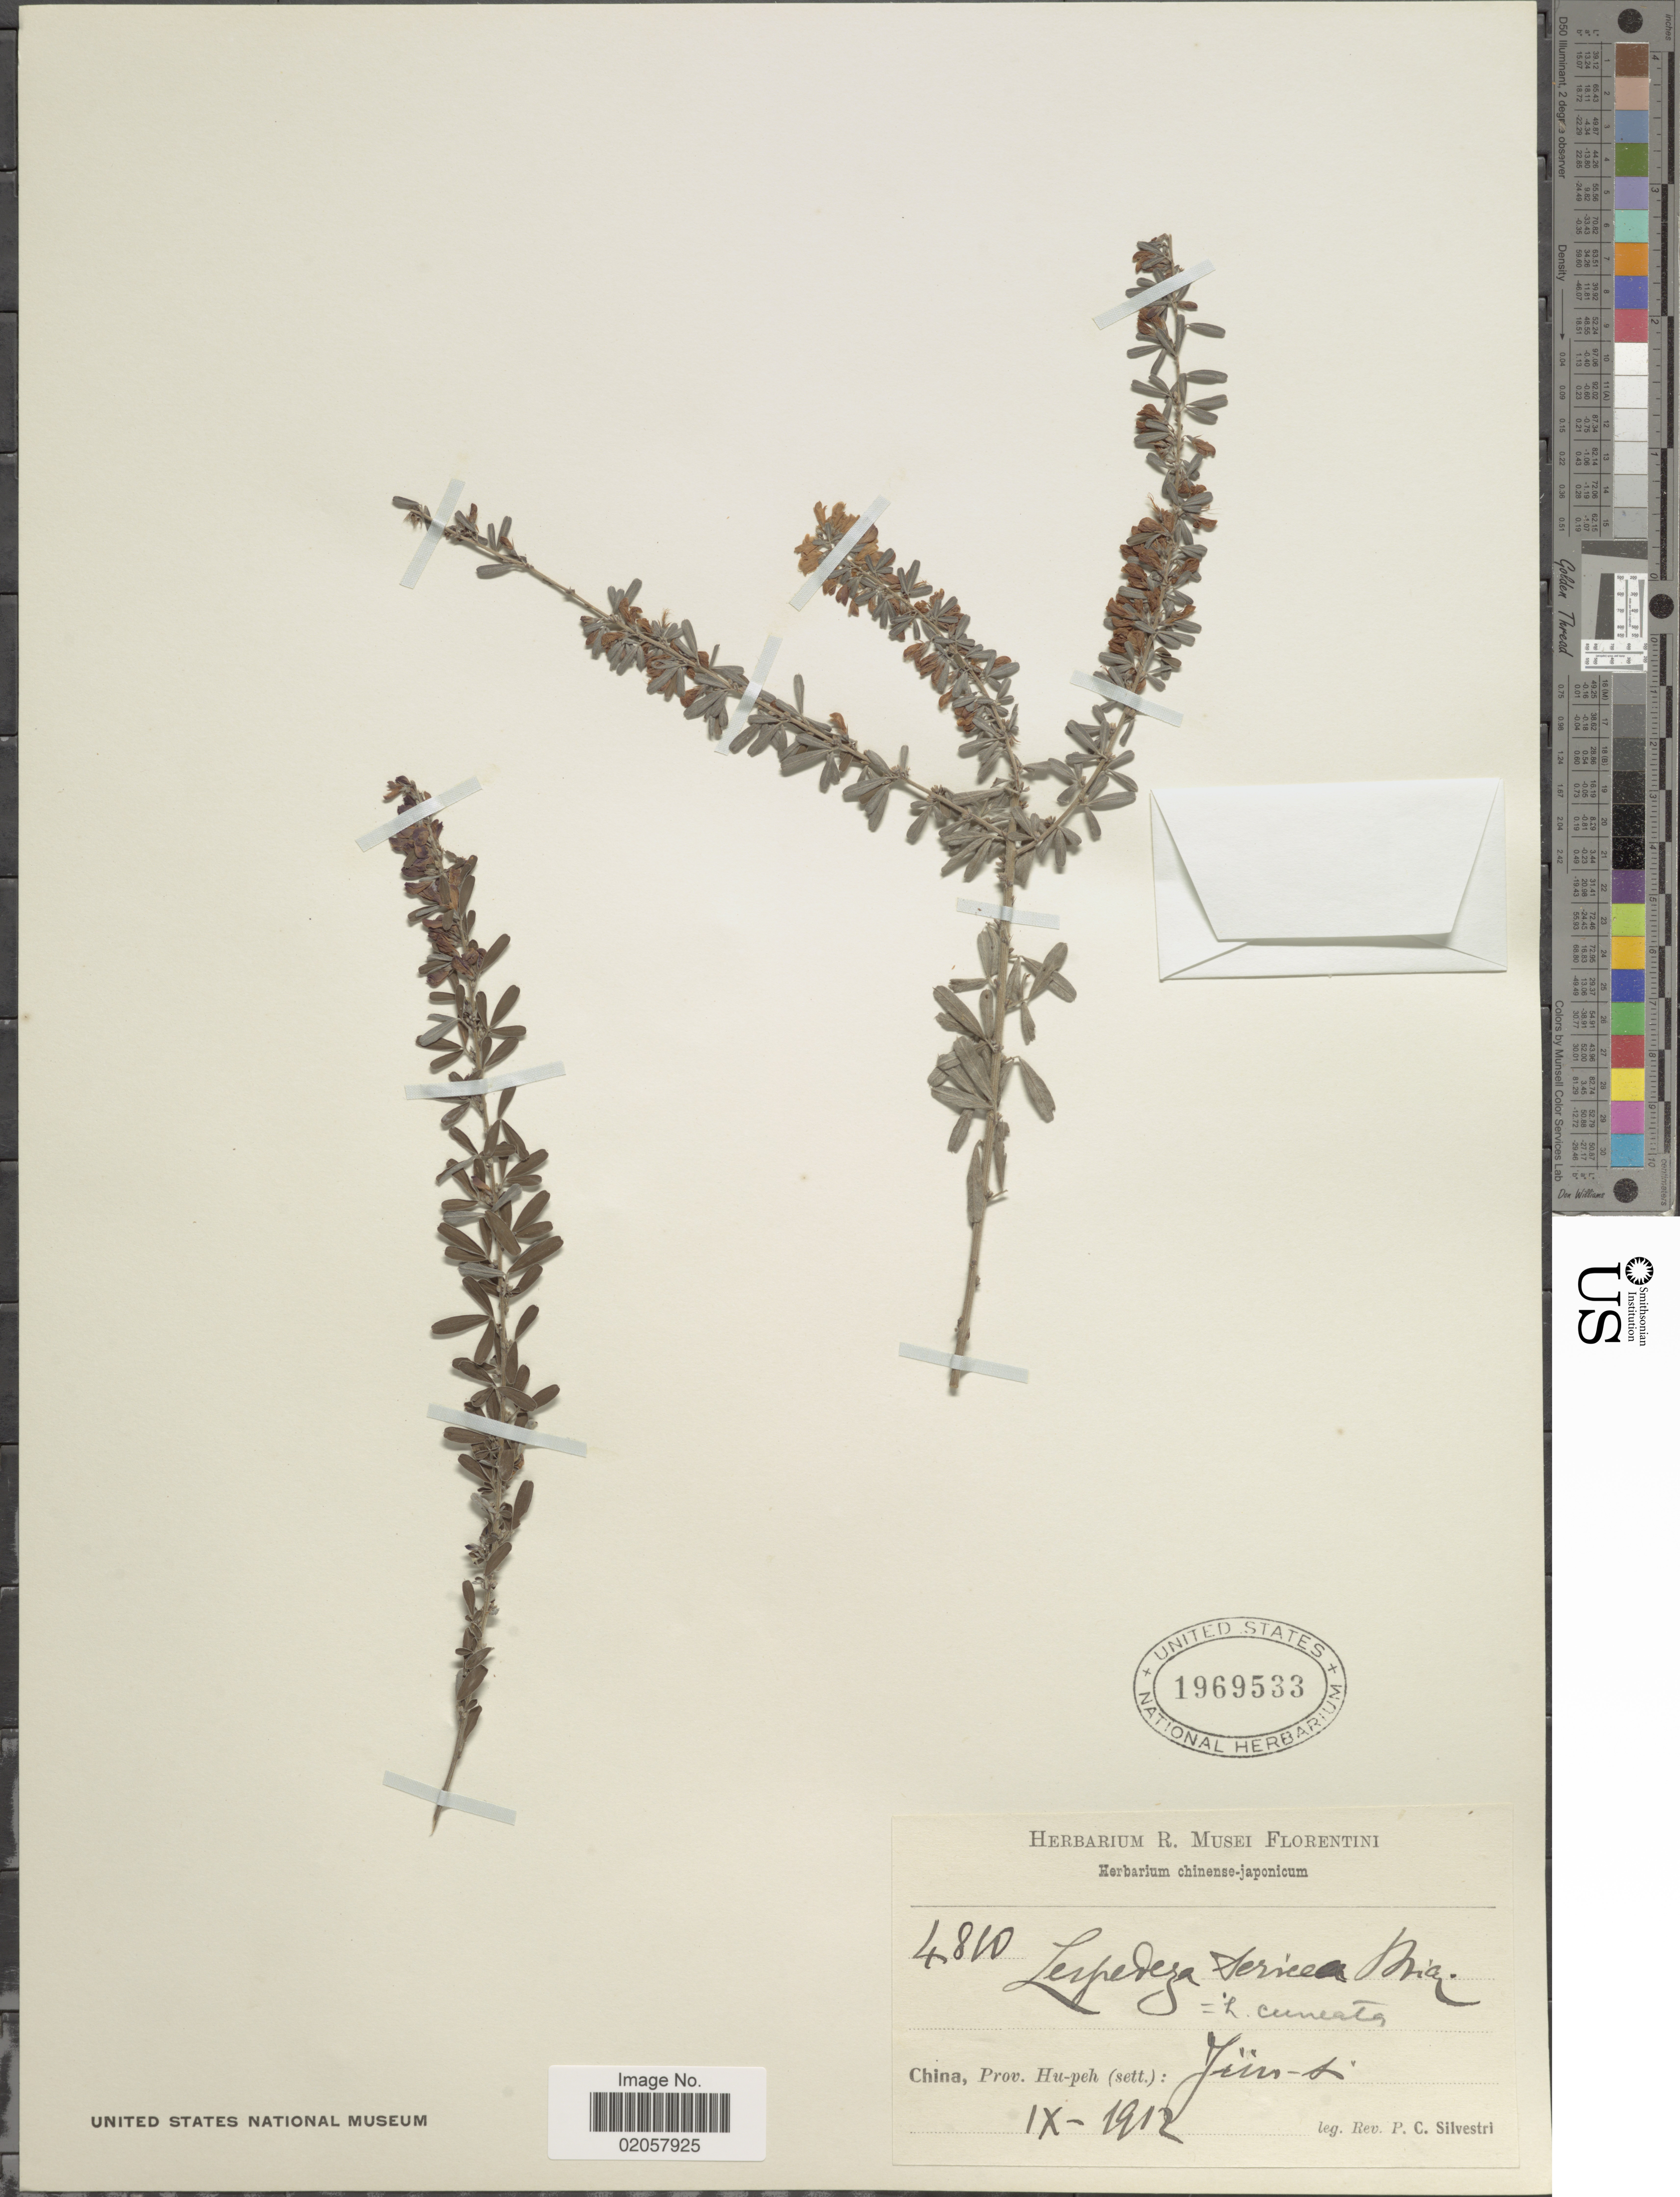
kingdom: Plantae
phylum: Tracheophyta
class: Magnoliopsida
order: Fabales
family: Fabaceae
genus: Lespedeza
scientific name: Lespedeza cuneata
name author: (Dum. Cours.) G. Don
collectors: P. Silvestri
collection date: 1912-09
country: China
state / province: Hubei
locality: Prov. Hu-peh (sett.) Jun-si [interpreted]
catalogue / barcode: US 1969533